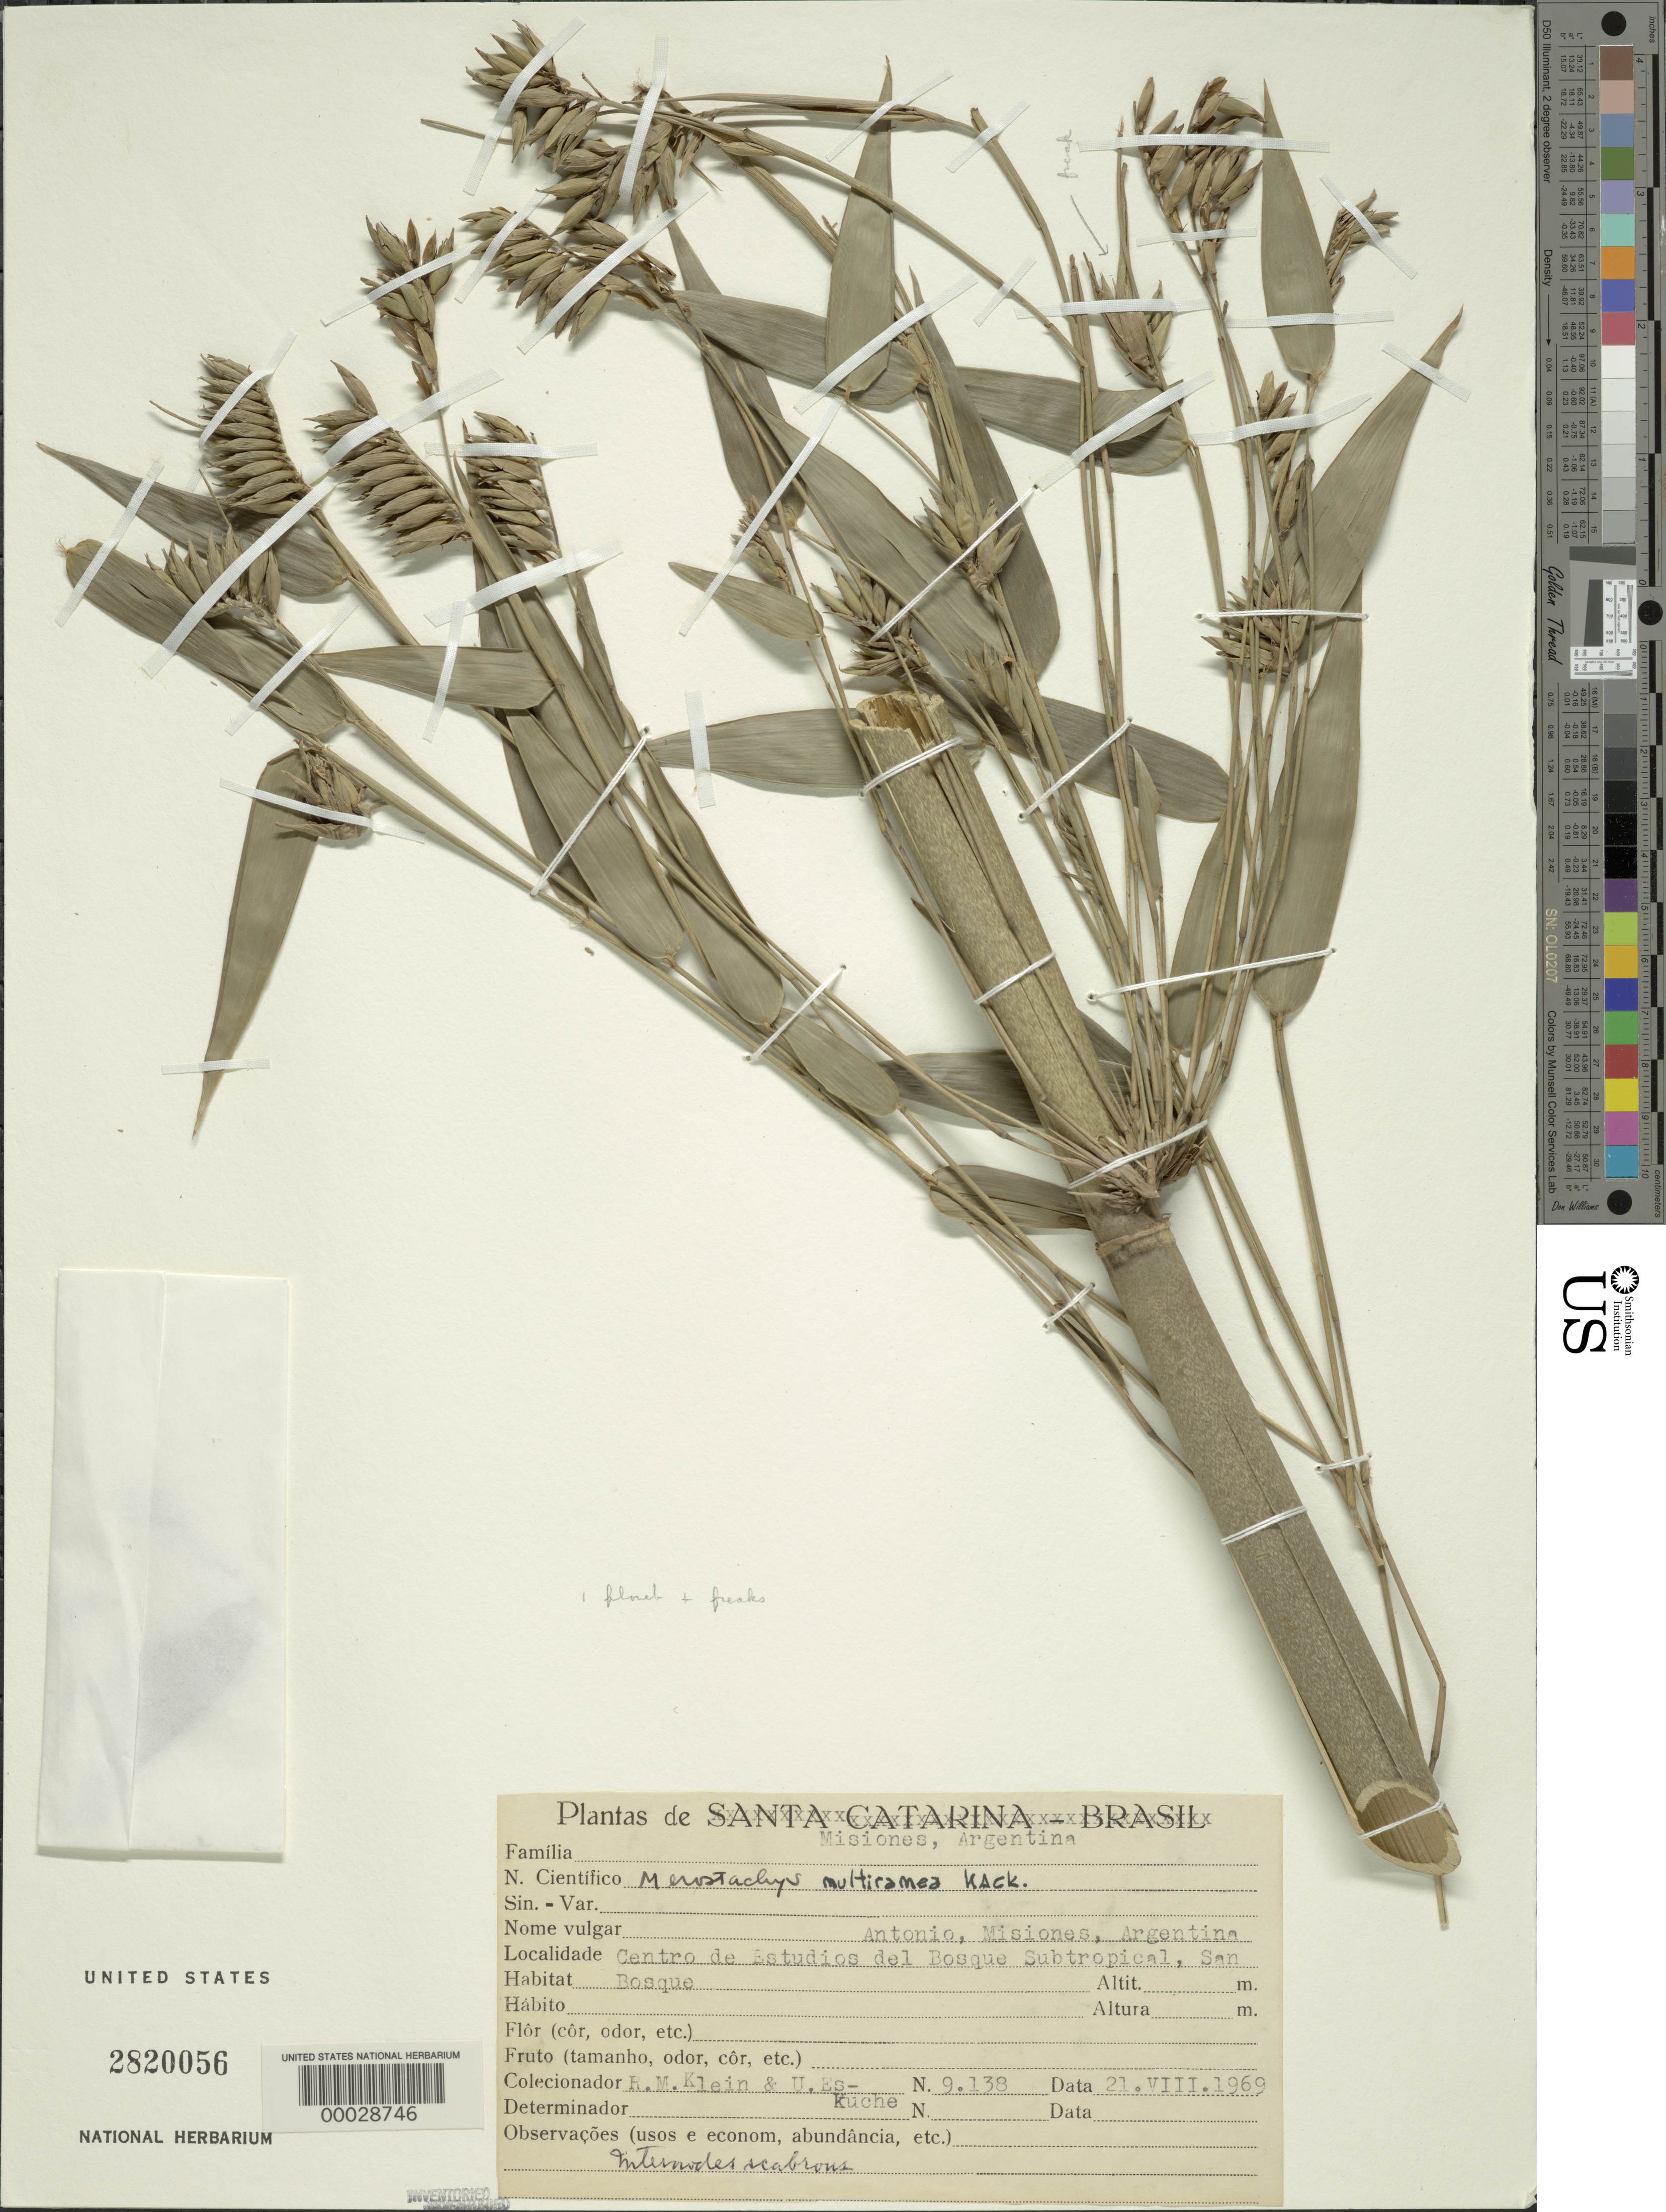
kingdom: Plantae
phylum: Tracheophyta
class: Liliopsida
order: Poales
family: Poaceae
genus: Merostachys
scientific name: Merostachys skvortzovii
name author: Send.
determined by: Vinicius-Silva, R.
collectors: R. M. Klein & U. G. Eskuche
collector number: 9138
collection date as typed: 21 Sep 1969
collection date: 1969-09-21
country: Argentina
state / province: Misiones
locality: San Bosque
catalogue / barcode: US 2820056